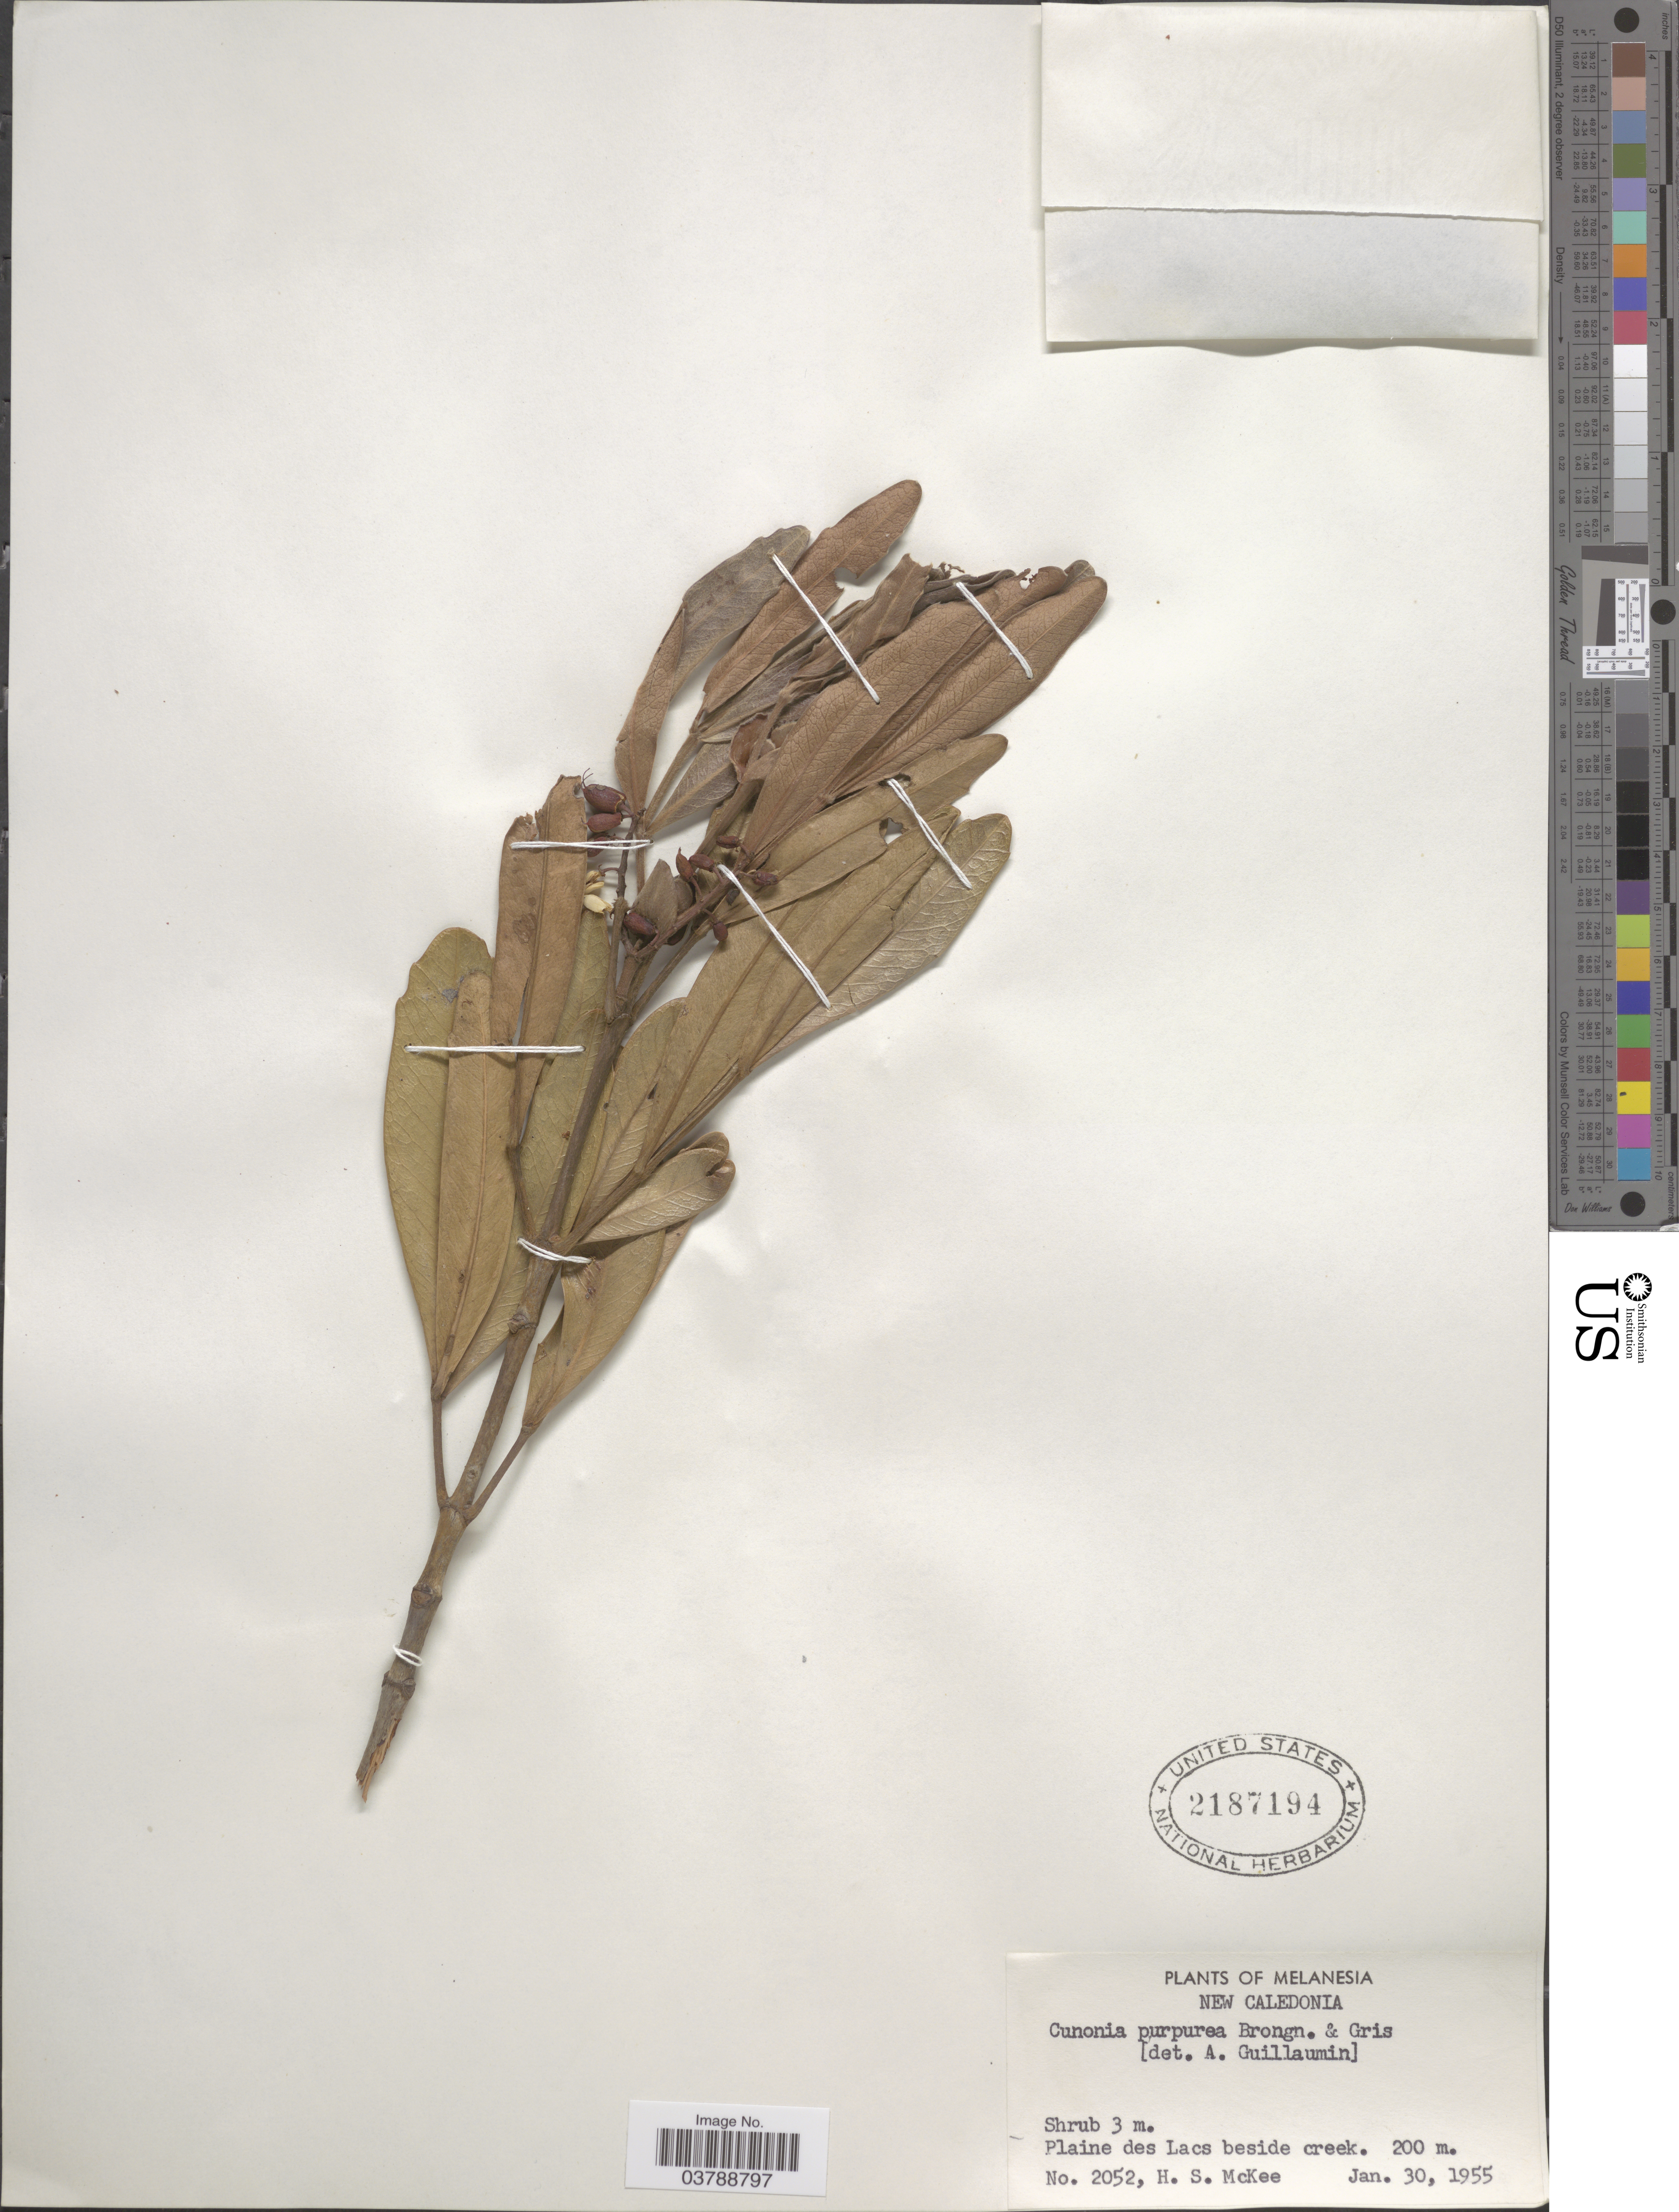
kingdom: Plantae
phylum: Tracheophyta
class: Magnoliopsida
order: Oxalidales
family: Cunoniaceae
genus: Cunonia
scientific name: Cunonia purpurea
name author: Brongn. & Gris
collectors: H. S. McKee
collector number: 2052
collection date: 1955-01-30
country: New Caledonia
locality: Melanesia. Plaine des Lacs beside creek.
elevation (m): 200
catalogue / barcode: US 2187194